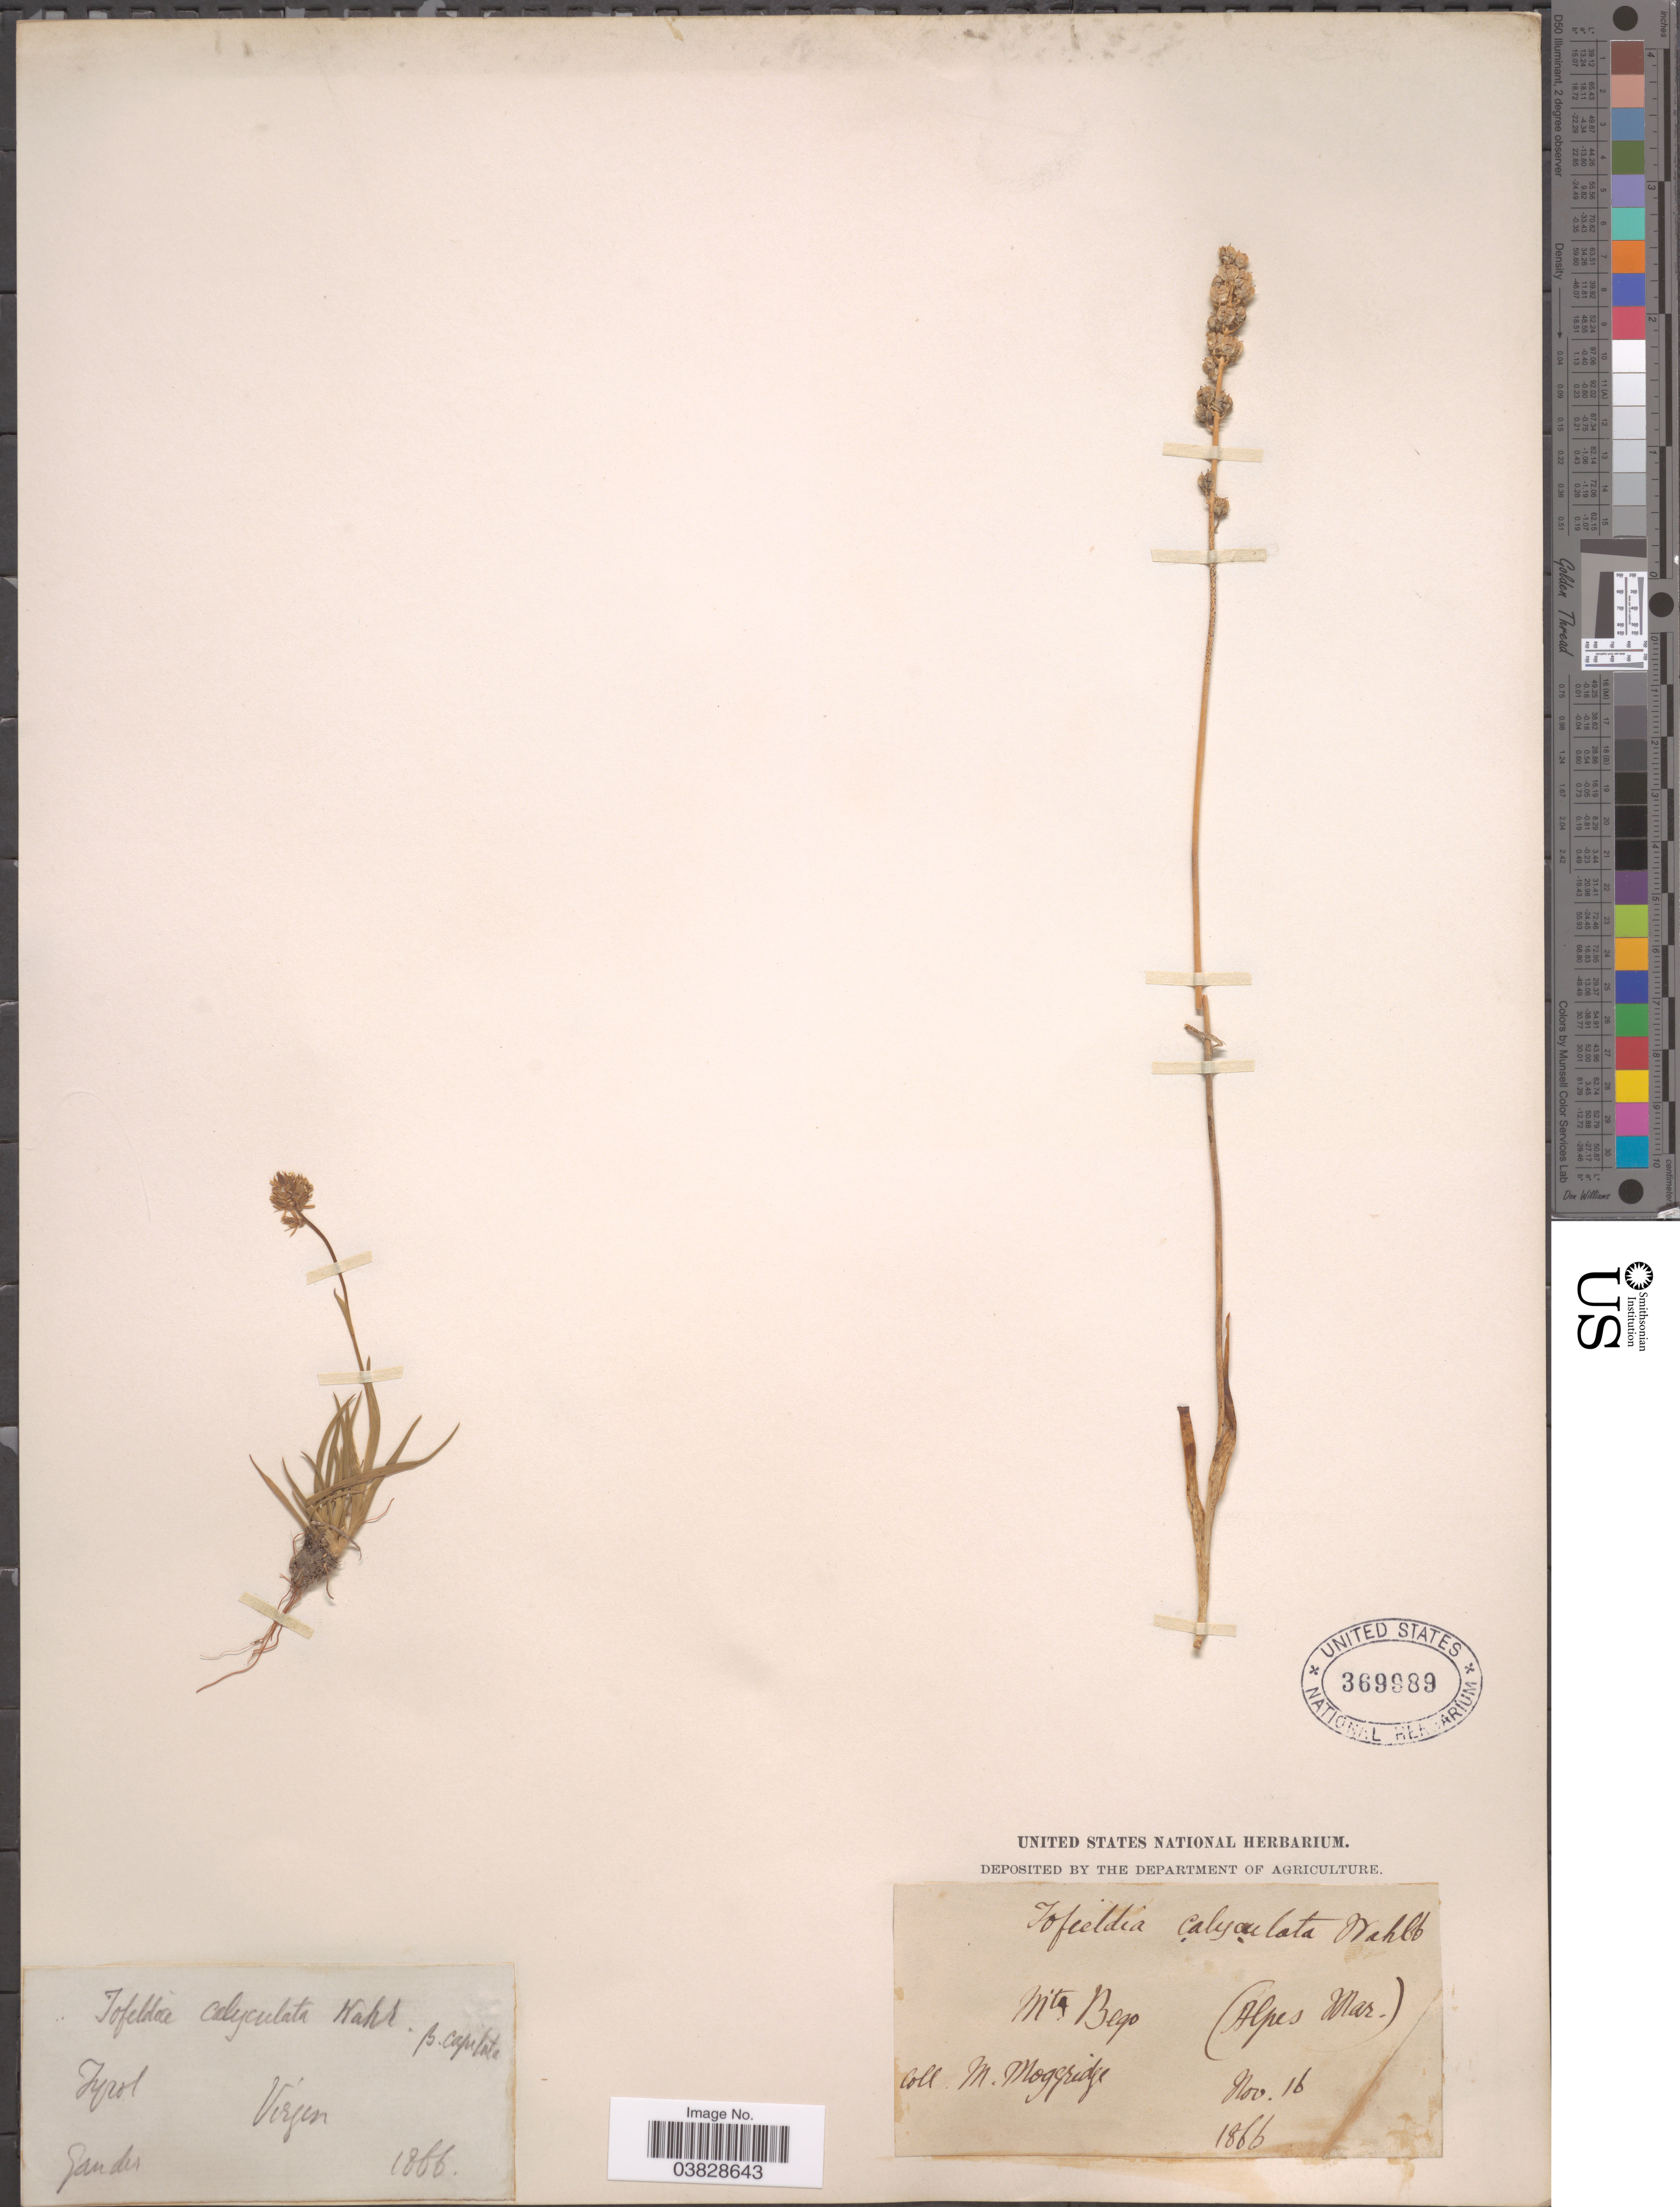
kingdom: Plantae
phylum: Tracheophyta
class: Liliopsida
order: Alismatales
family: Tofieldiaceae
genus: Tofieldia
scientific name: Tofieldia calyculata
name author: (L.) Wahlenb.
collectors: Sander, --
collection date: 1866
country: Austria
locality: Vírgen. Tyrol.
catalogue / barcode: US 369989-2